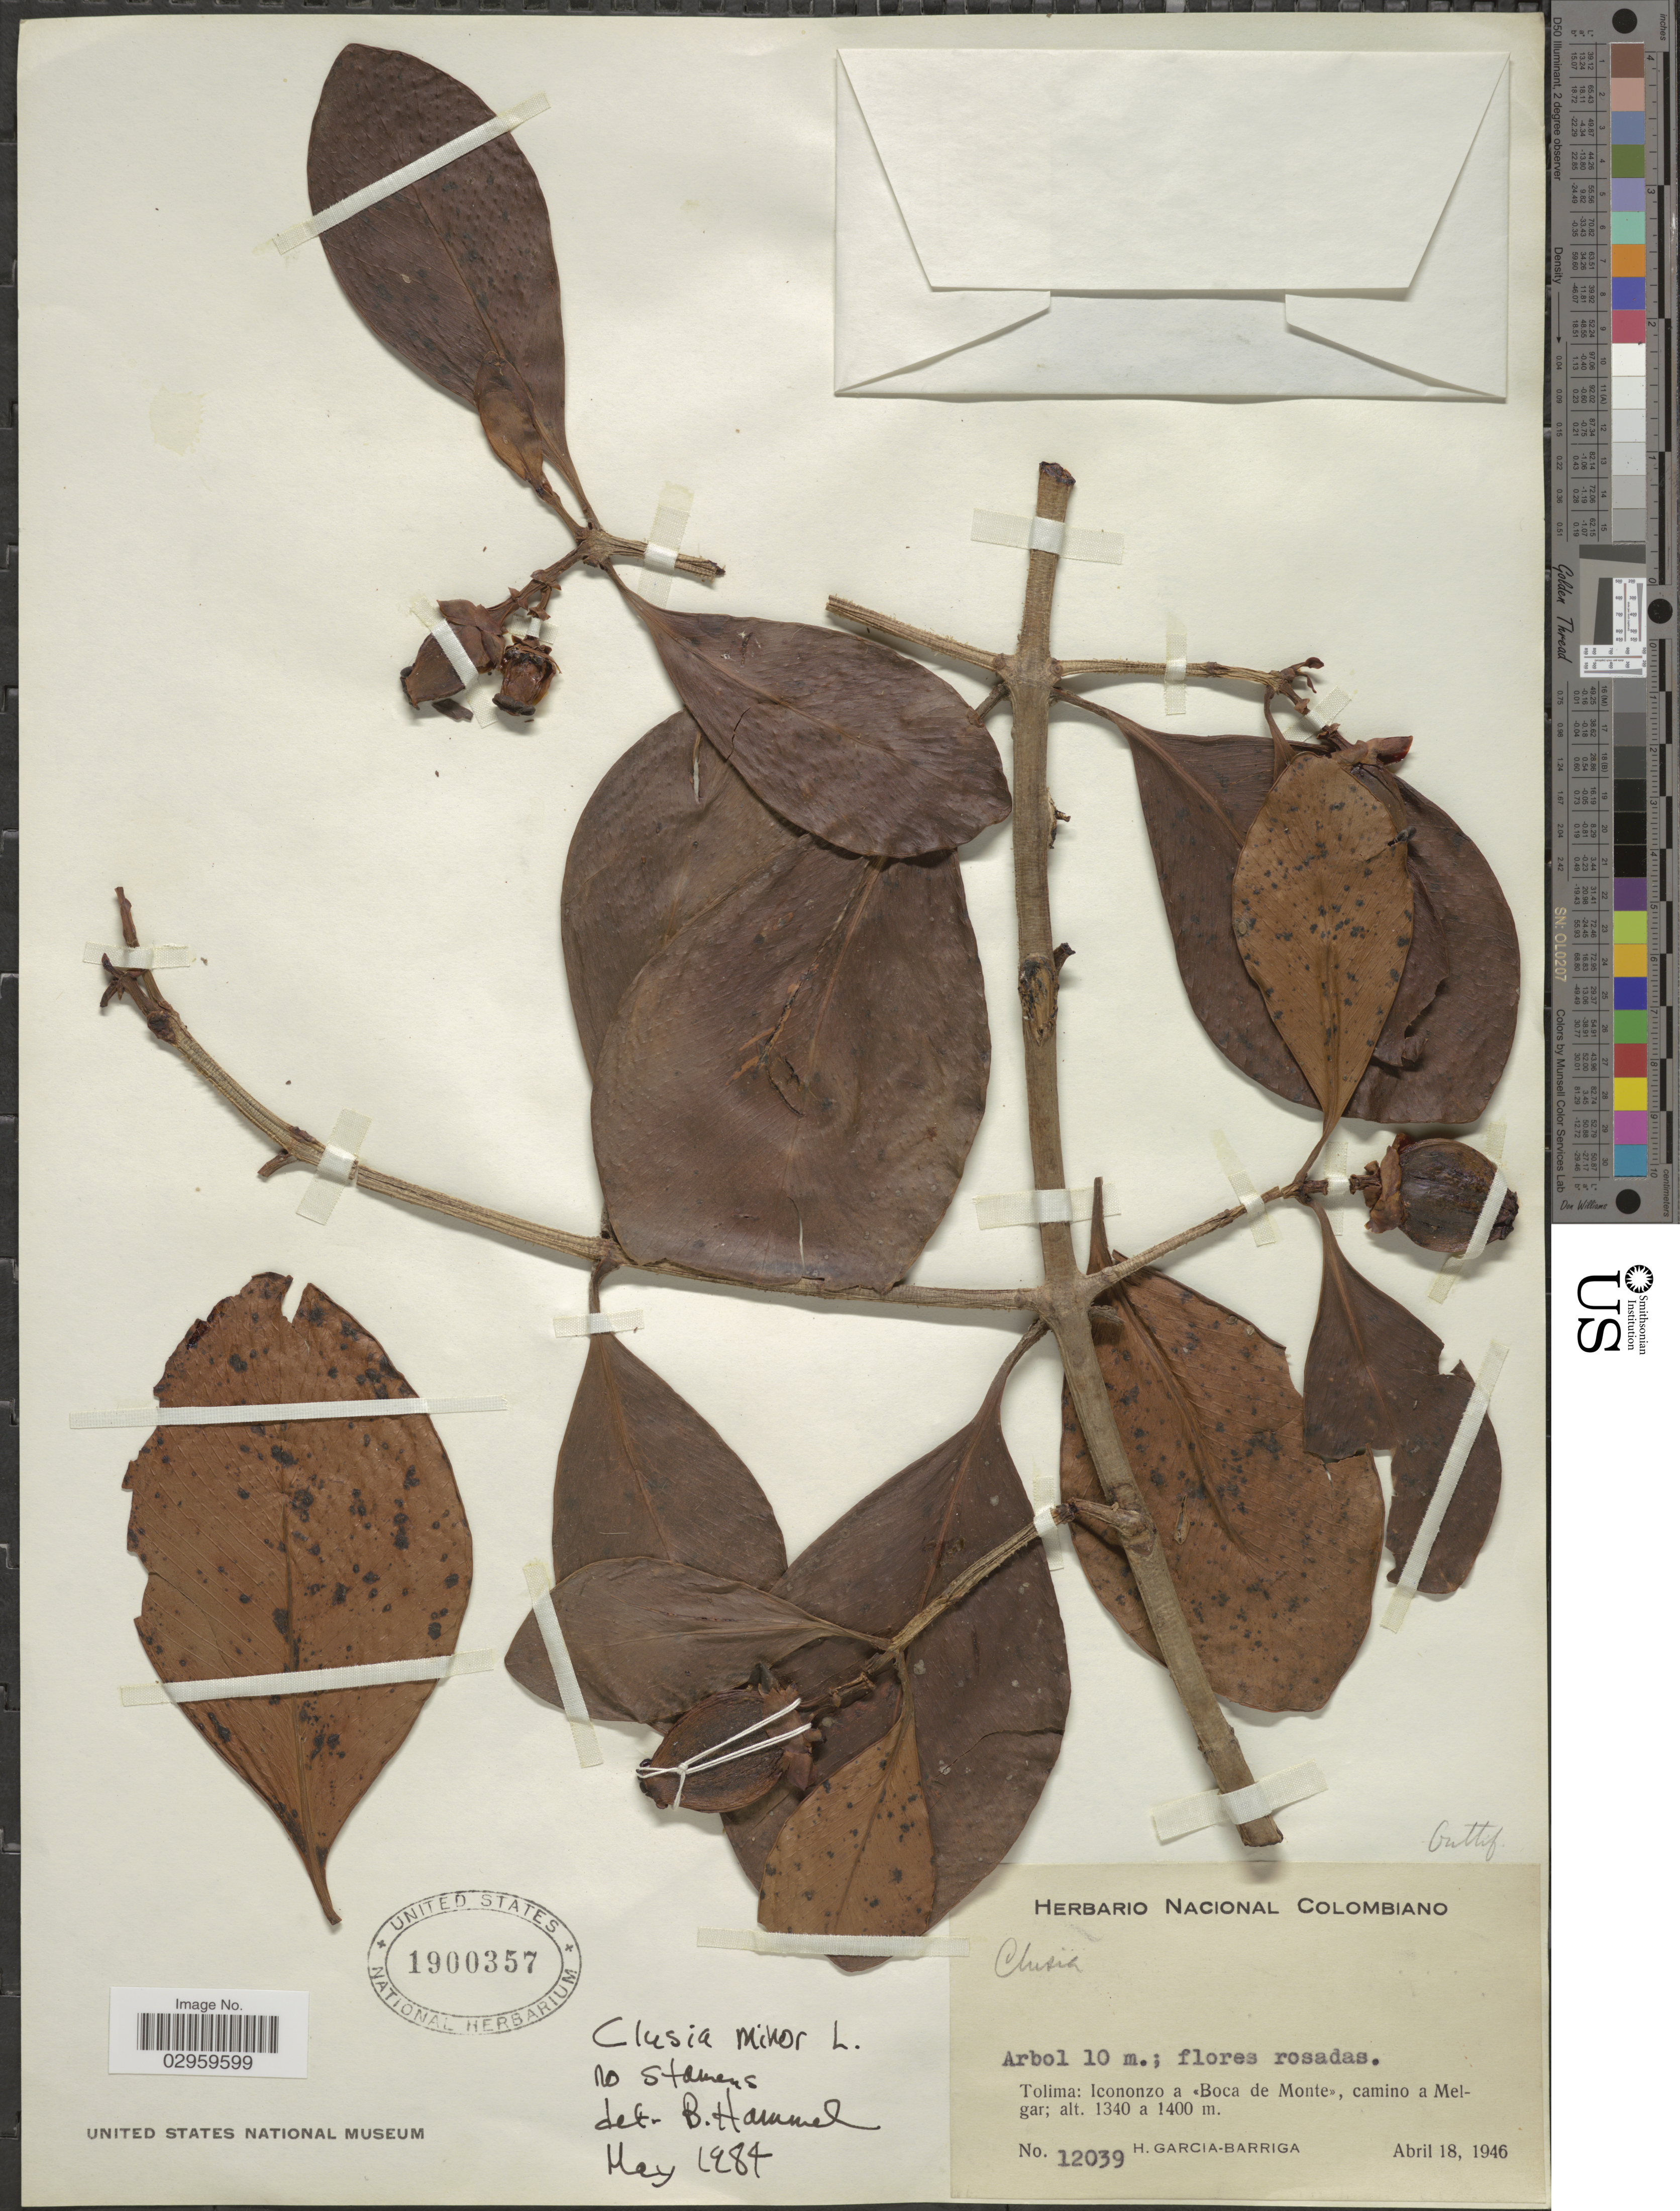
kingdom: Plantae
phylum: Tracheophyta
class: Magnoliopsida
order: Malpighiales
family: Clusiaceae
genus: Clusia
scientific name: Clusia minor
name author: L.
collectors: H. García Barriga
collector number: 12039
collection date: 1946-04-18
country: Colombia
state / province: Tolima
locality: Icononzo a <Boca de Monte>, camino a Melgar.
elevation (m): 1340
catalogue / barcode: US 1900357